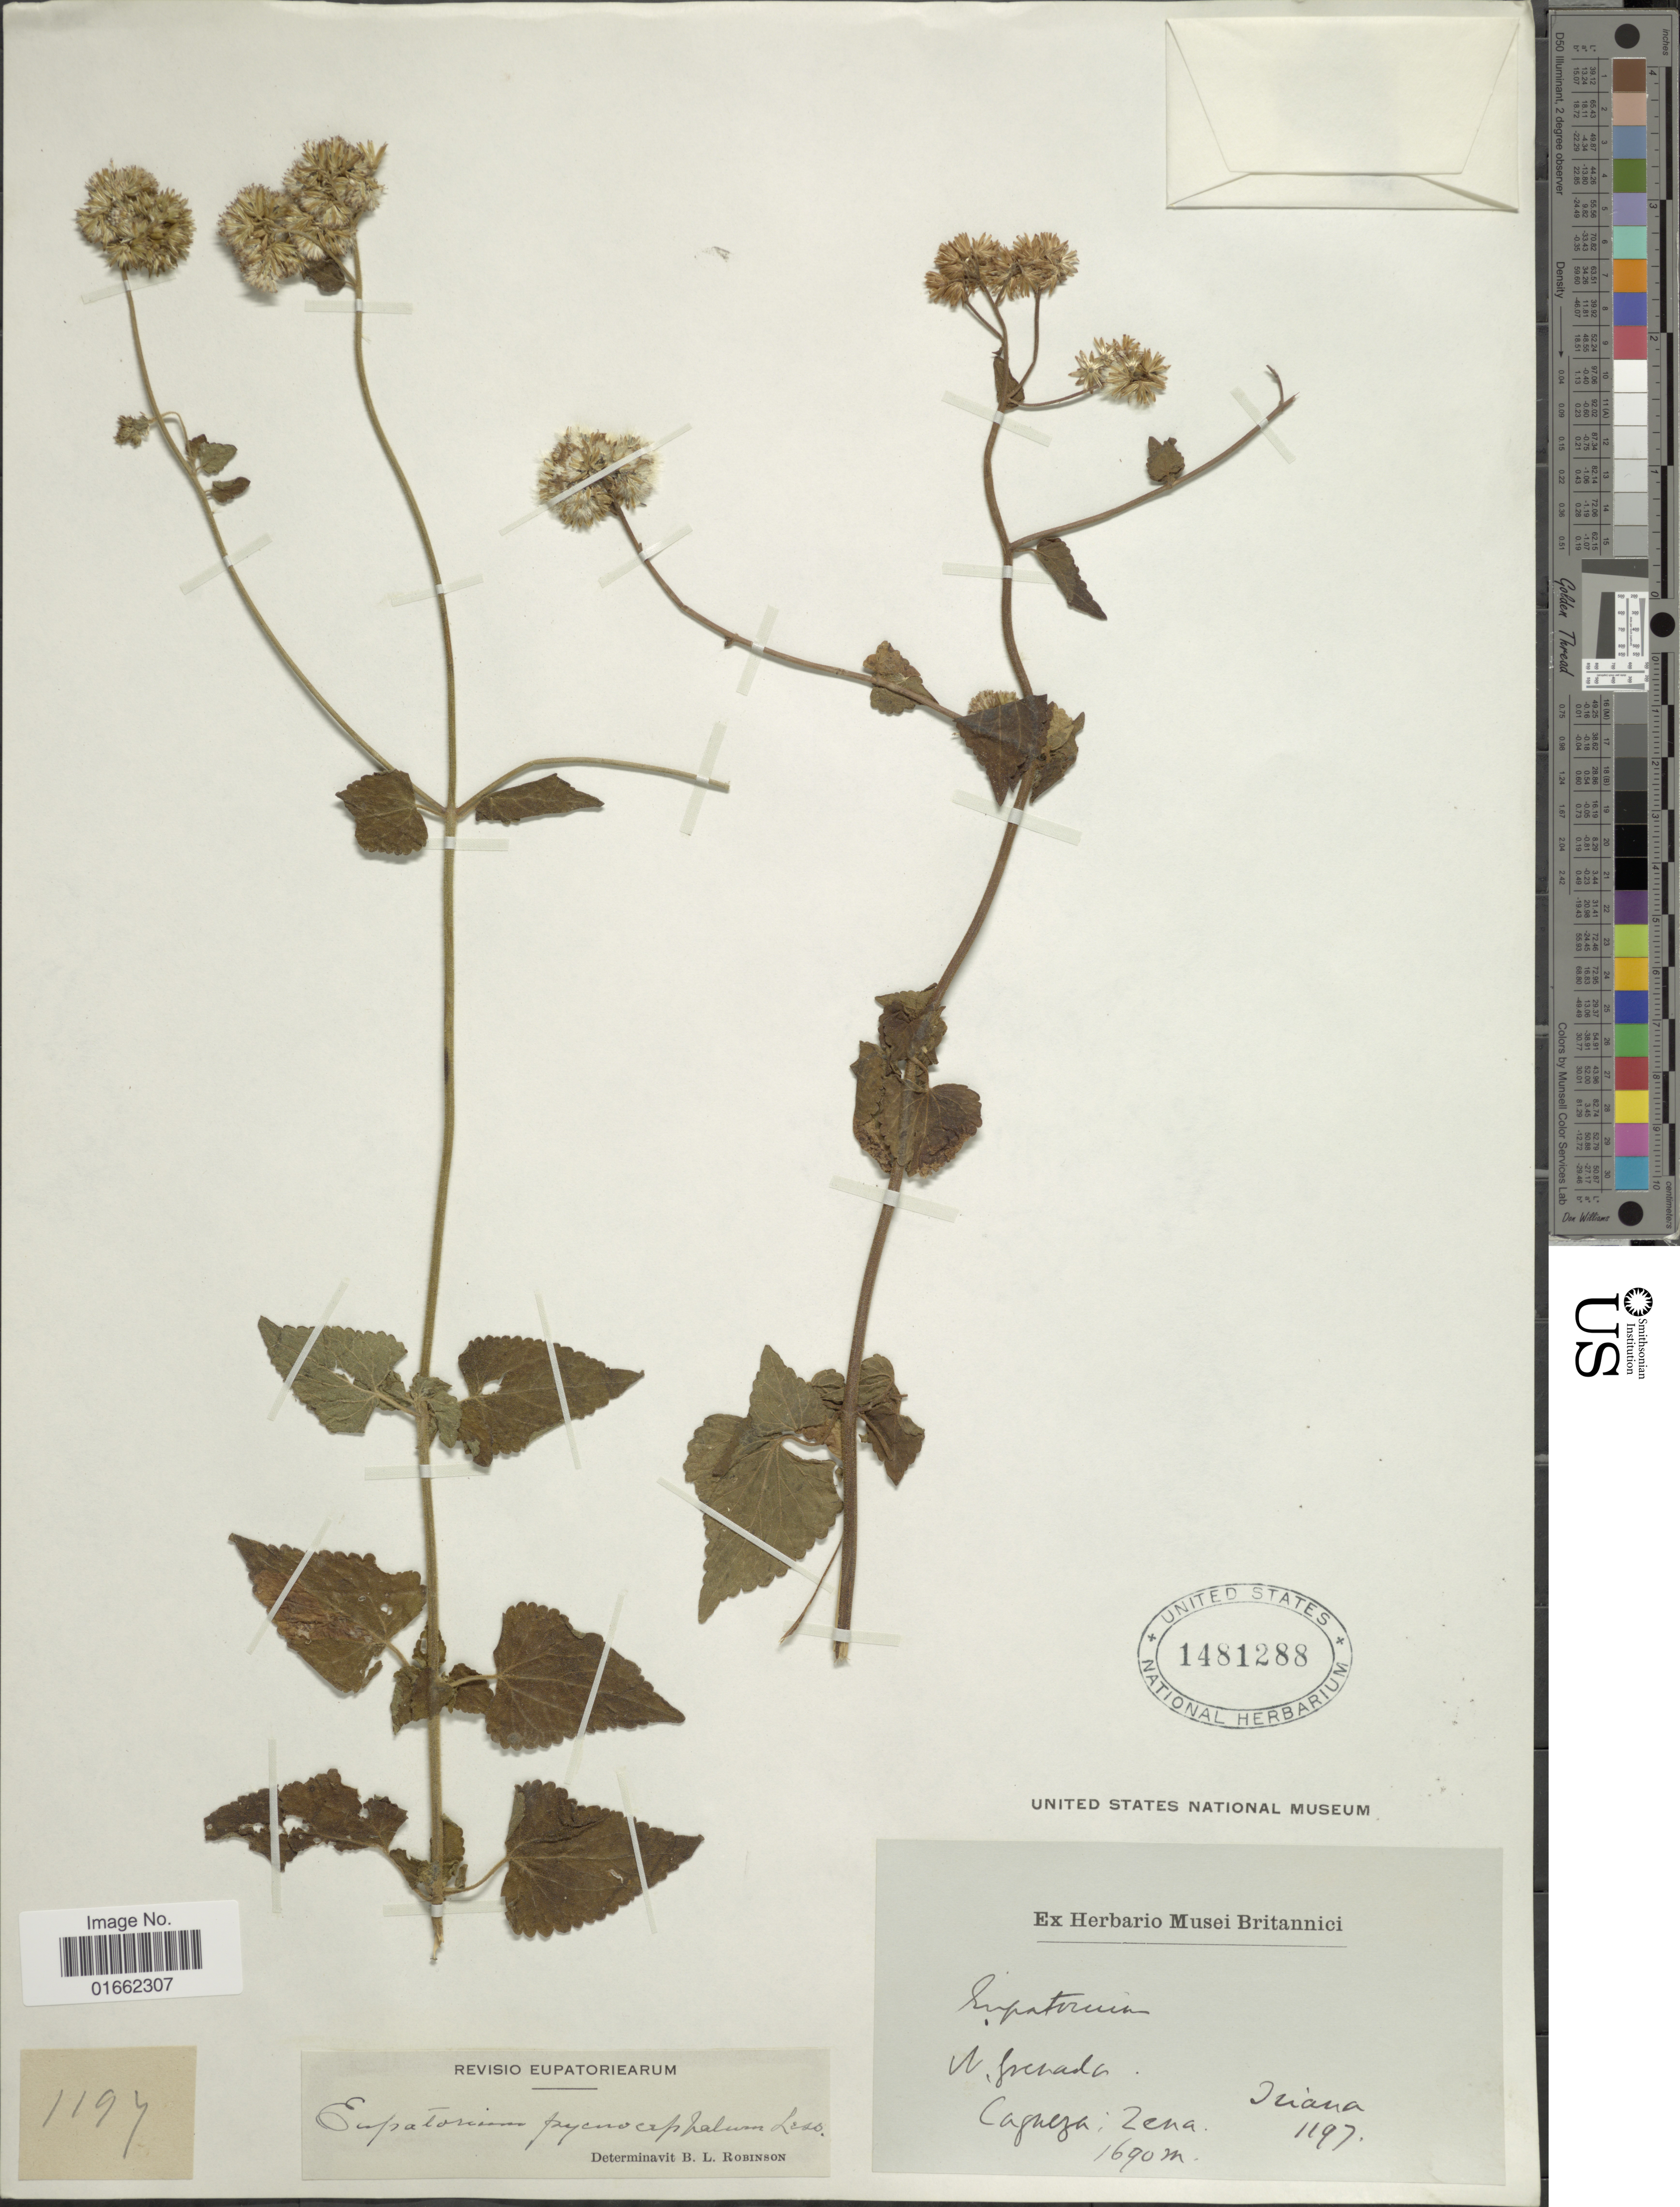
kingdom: Plantae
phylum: Tracheophyta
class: Magnoliopsida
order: Asterales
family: Asteraceae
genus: Fleischmannia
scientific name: Fleischmannia pycnocephala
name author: (Less.) R.M. King & H. Rob.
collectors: Triana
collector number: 1197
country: Colombia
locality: N. Grenada, Caqueza: Zena [interpreted]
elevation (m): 1690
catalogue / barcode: US 1481288